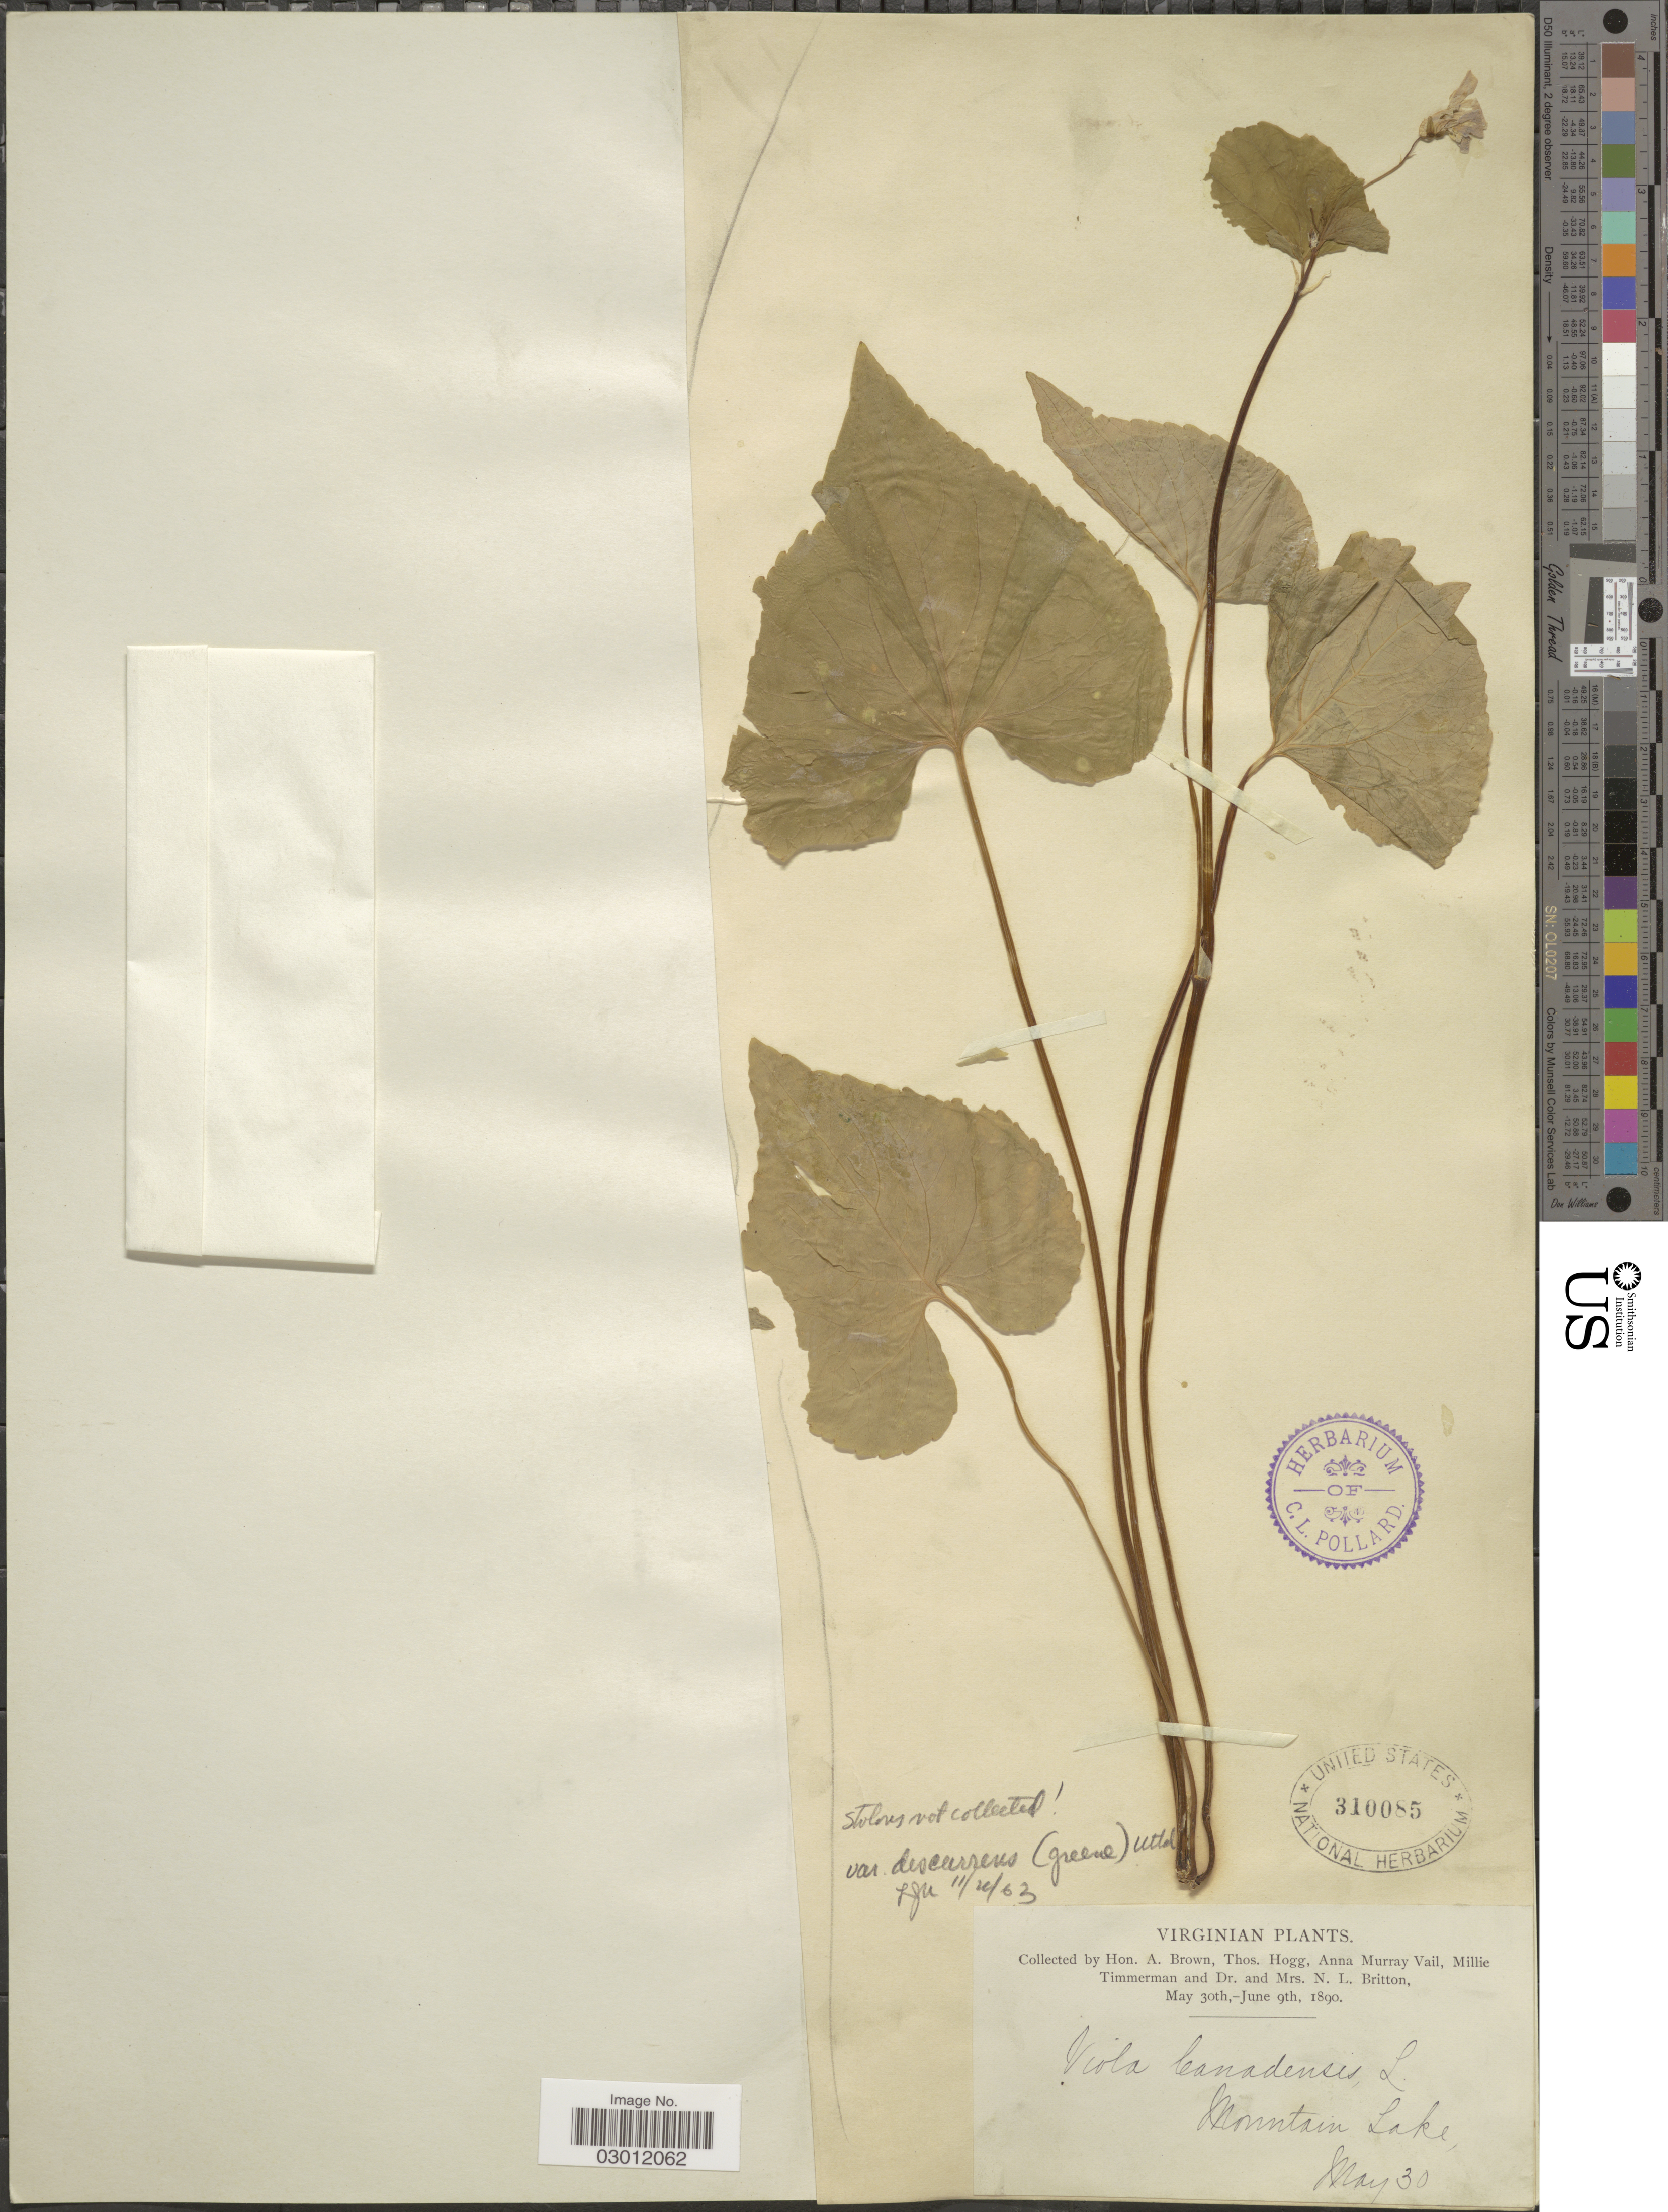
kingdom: Plantae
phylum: Tracheophyta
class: Magnoliopsida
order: Malpighiales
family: Violaceae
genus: Viola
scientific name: Viola canadensis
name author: L.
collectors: H. A. Brown, T. Hogg, A. Vail, M. Timmerman & et al.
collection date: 1890-05-30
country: United States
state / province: Virginia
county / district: Giles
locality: Mountain Lake.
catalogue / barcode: US 310085